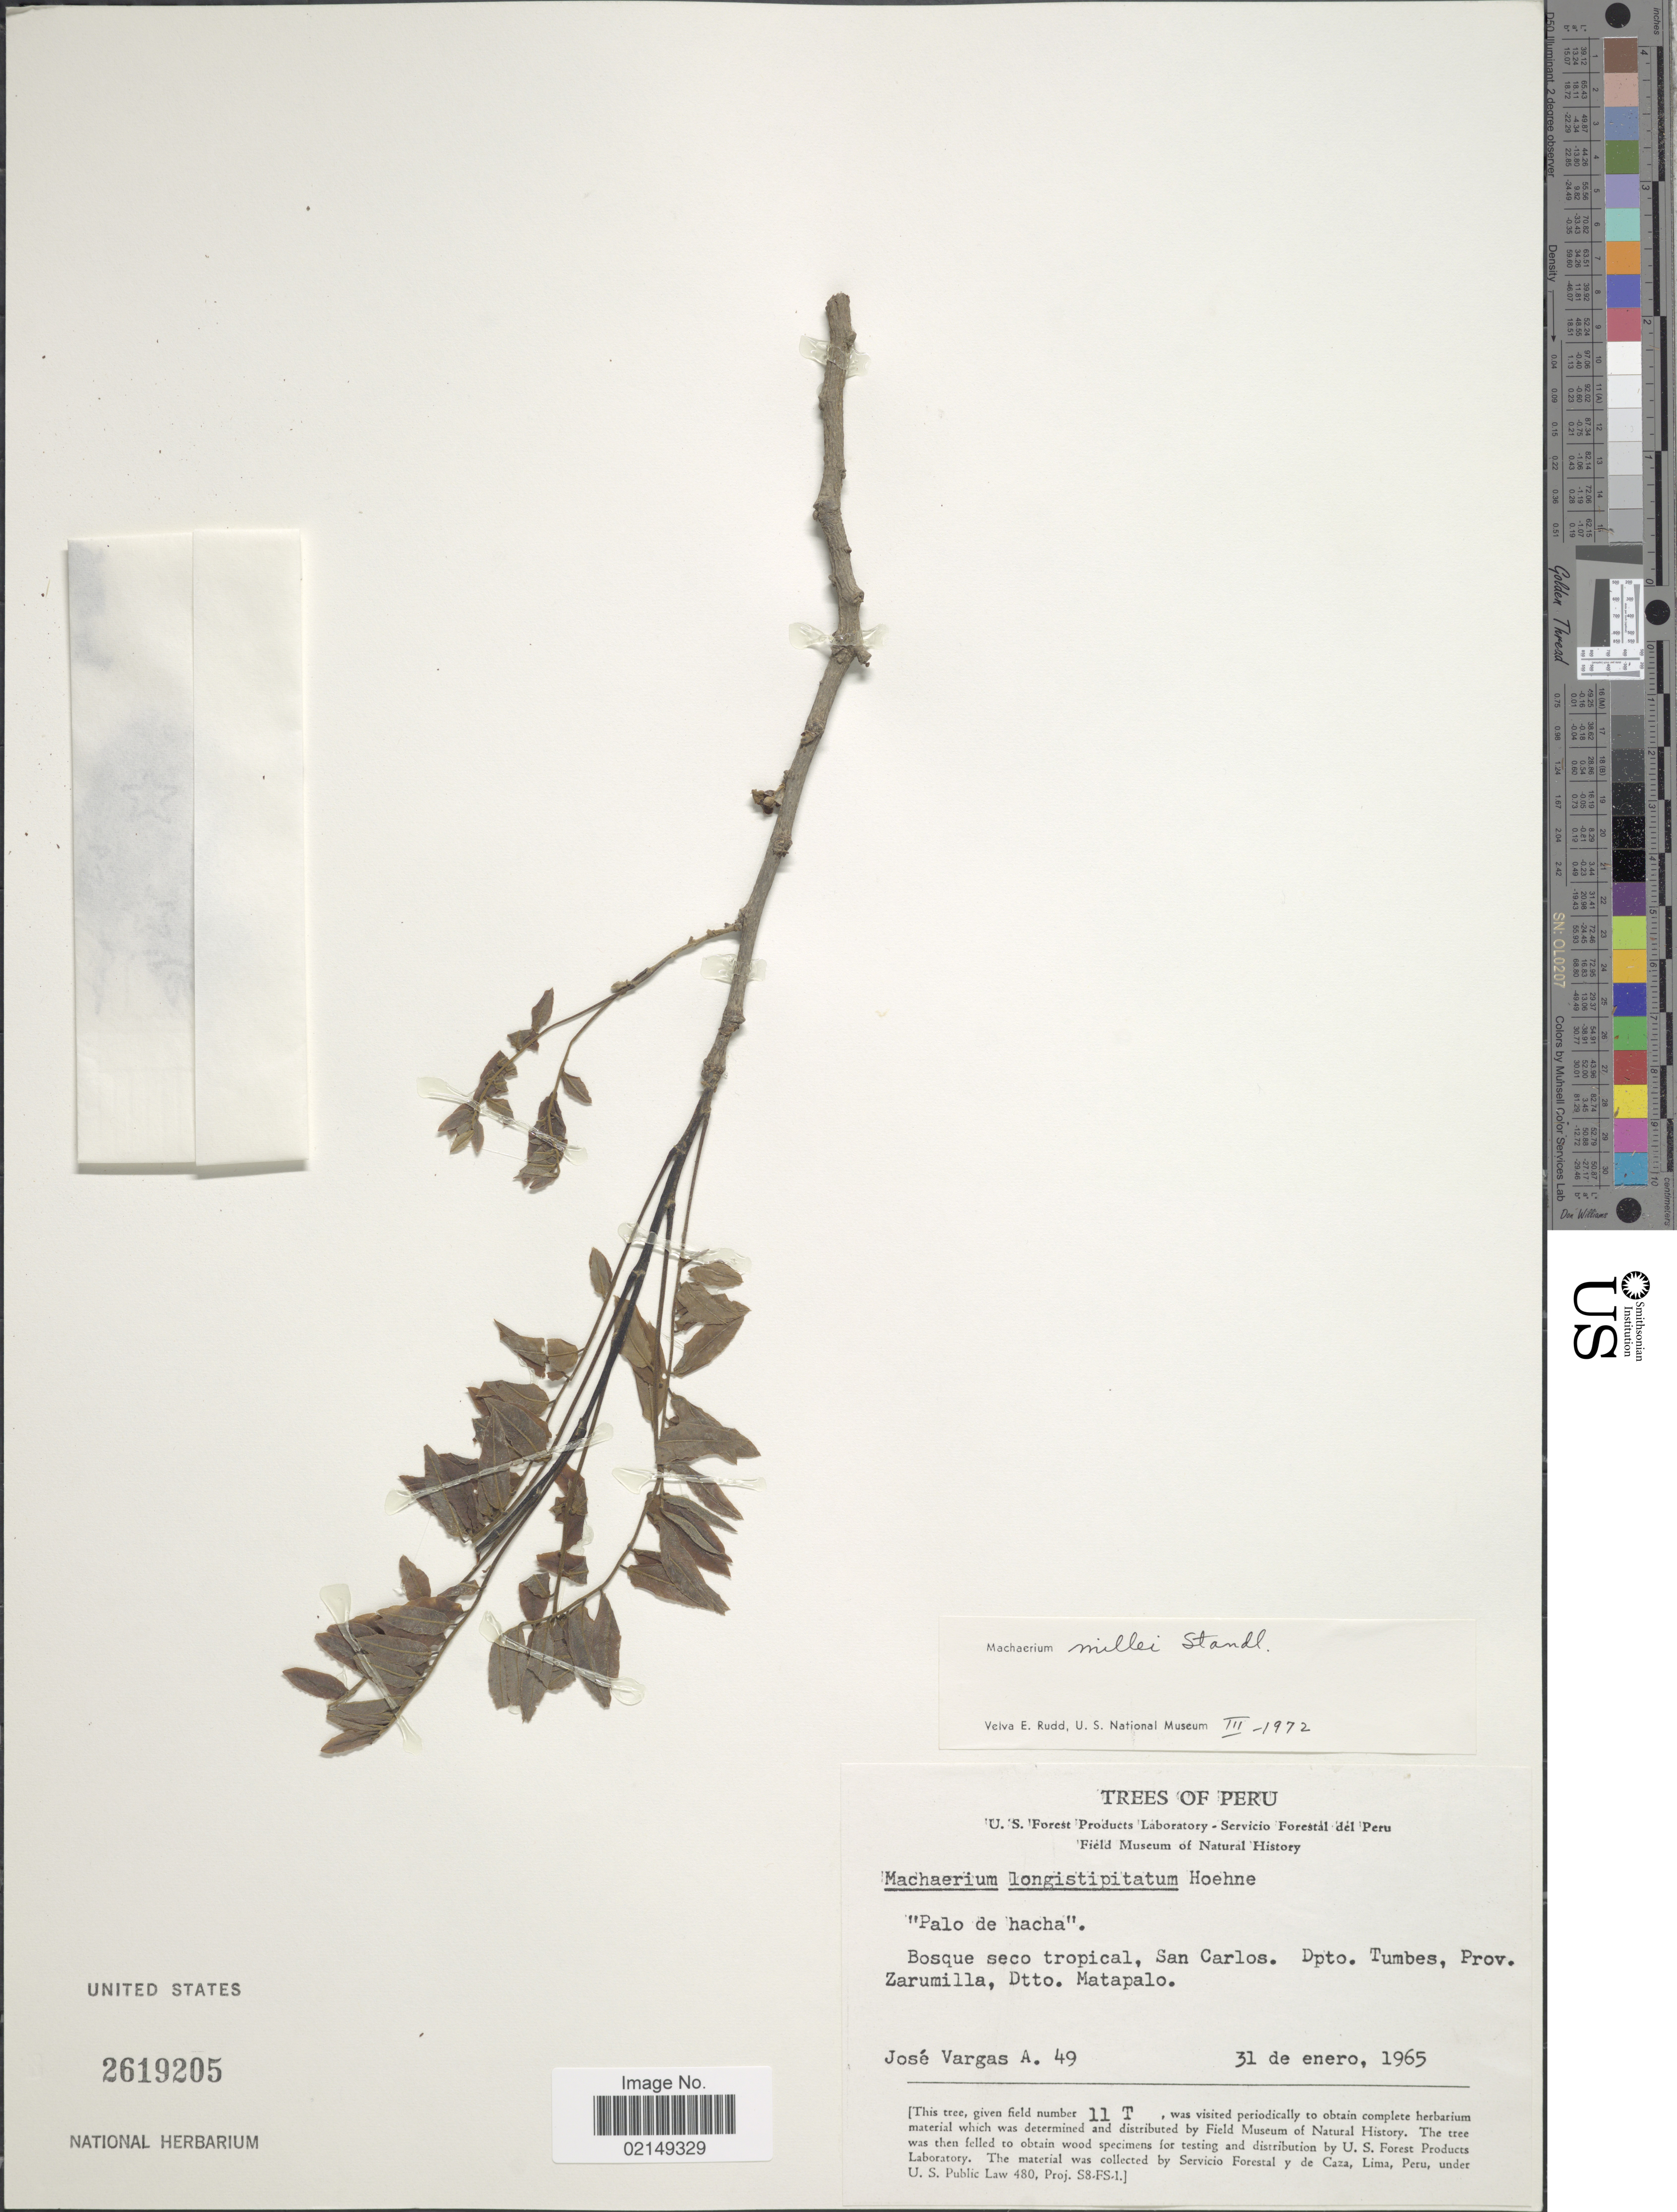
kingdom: Plantae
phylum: Tracheophyta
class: Magnoliopsida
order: Fabales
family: Fabaceae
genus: Machaerium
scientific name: Machaerium millei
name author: Standl.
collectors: J. V. Alvarez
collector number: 49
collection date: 1965-01-31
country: Peru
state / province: Tumbes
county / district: Zarumilla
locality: San Carlos. Dpto. Tumbes, Prov. Zarumilla, Dtto. Matapalo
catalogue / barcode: US 2619205